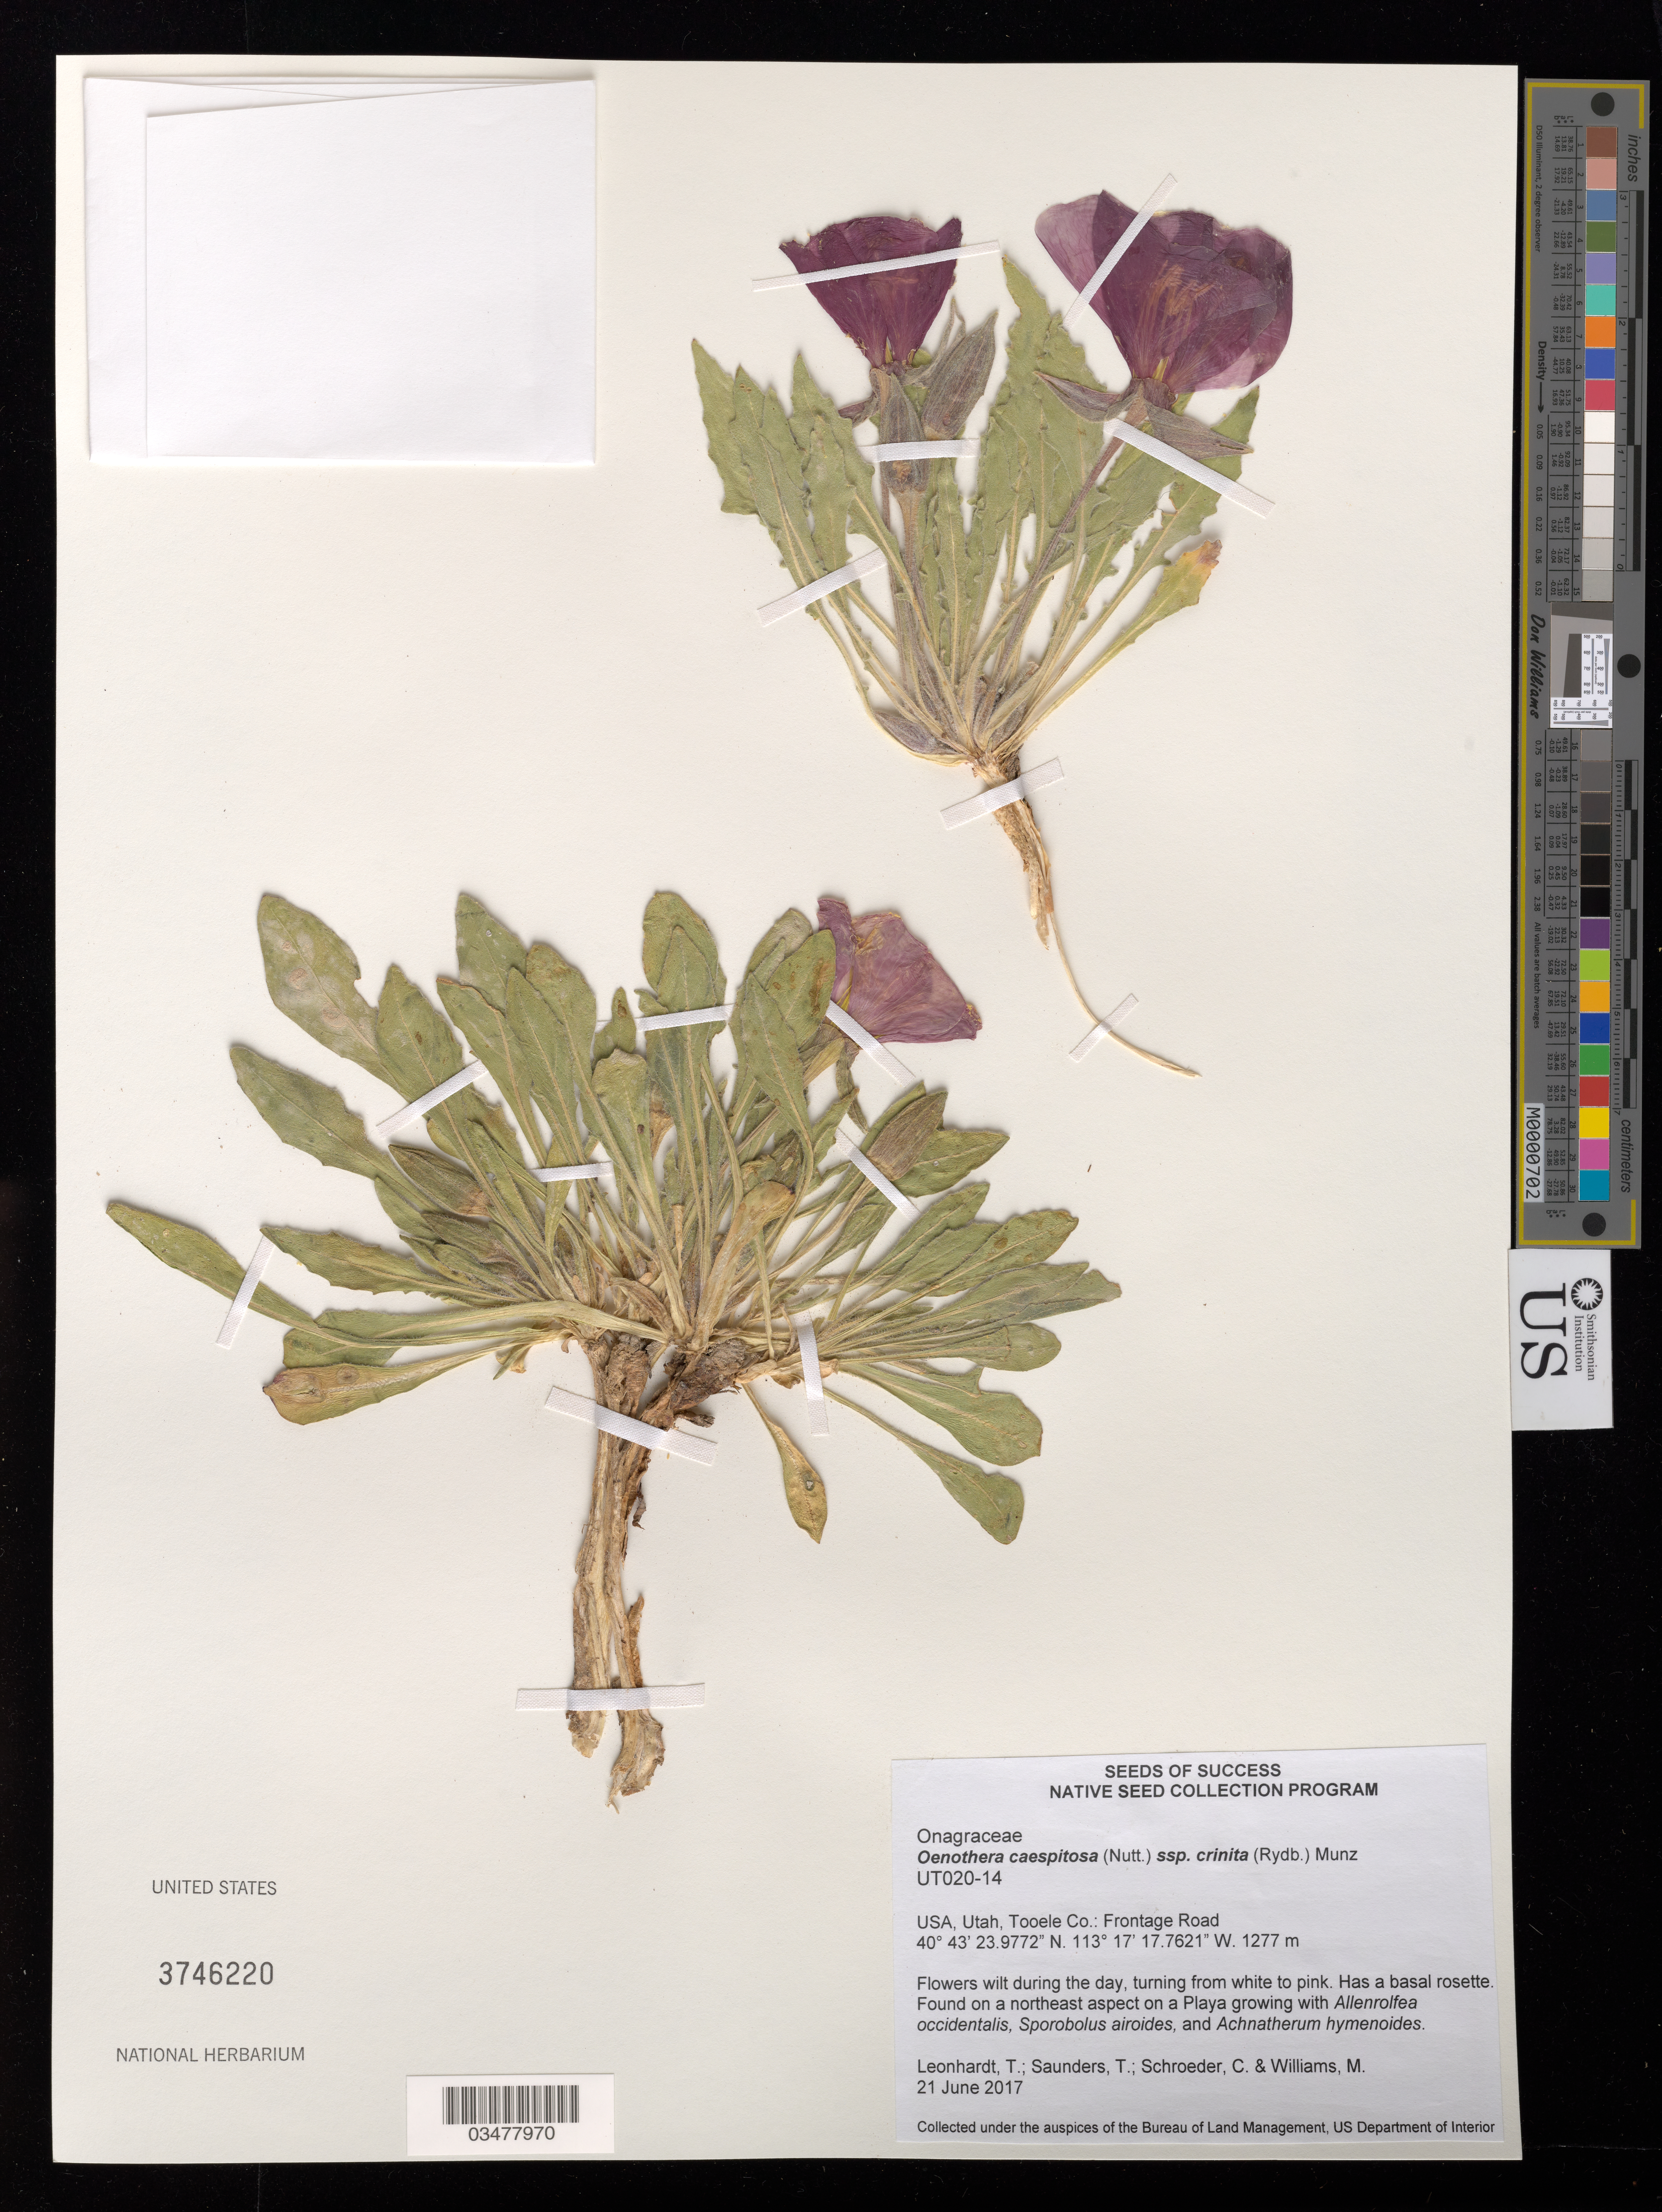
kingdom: Plantae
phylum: Tracheophyta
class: Magnoliopsida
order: Myrtales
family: Onagraceae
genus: Oenothera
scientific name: Oenothera caespitosa subsp. crinita, Ined. 2020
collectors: T. Leonhardt, T. Saunders, M. Williams & C. Schroeder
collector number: UT020-14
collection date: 2017-06-21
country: United States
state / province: Utah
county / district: Tooele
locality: Frontage Road.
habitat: NE aspect on a Playa, with Allenrolfea occidentalis, Sporobolus airoides and Achnatherum hymenoides.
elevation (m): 1277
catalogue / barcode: US 3746220